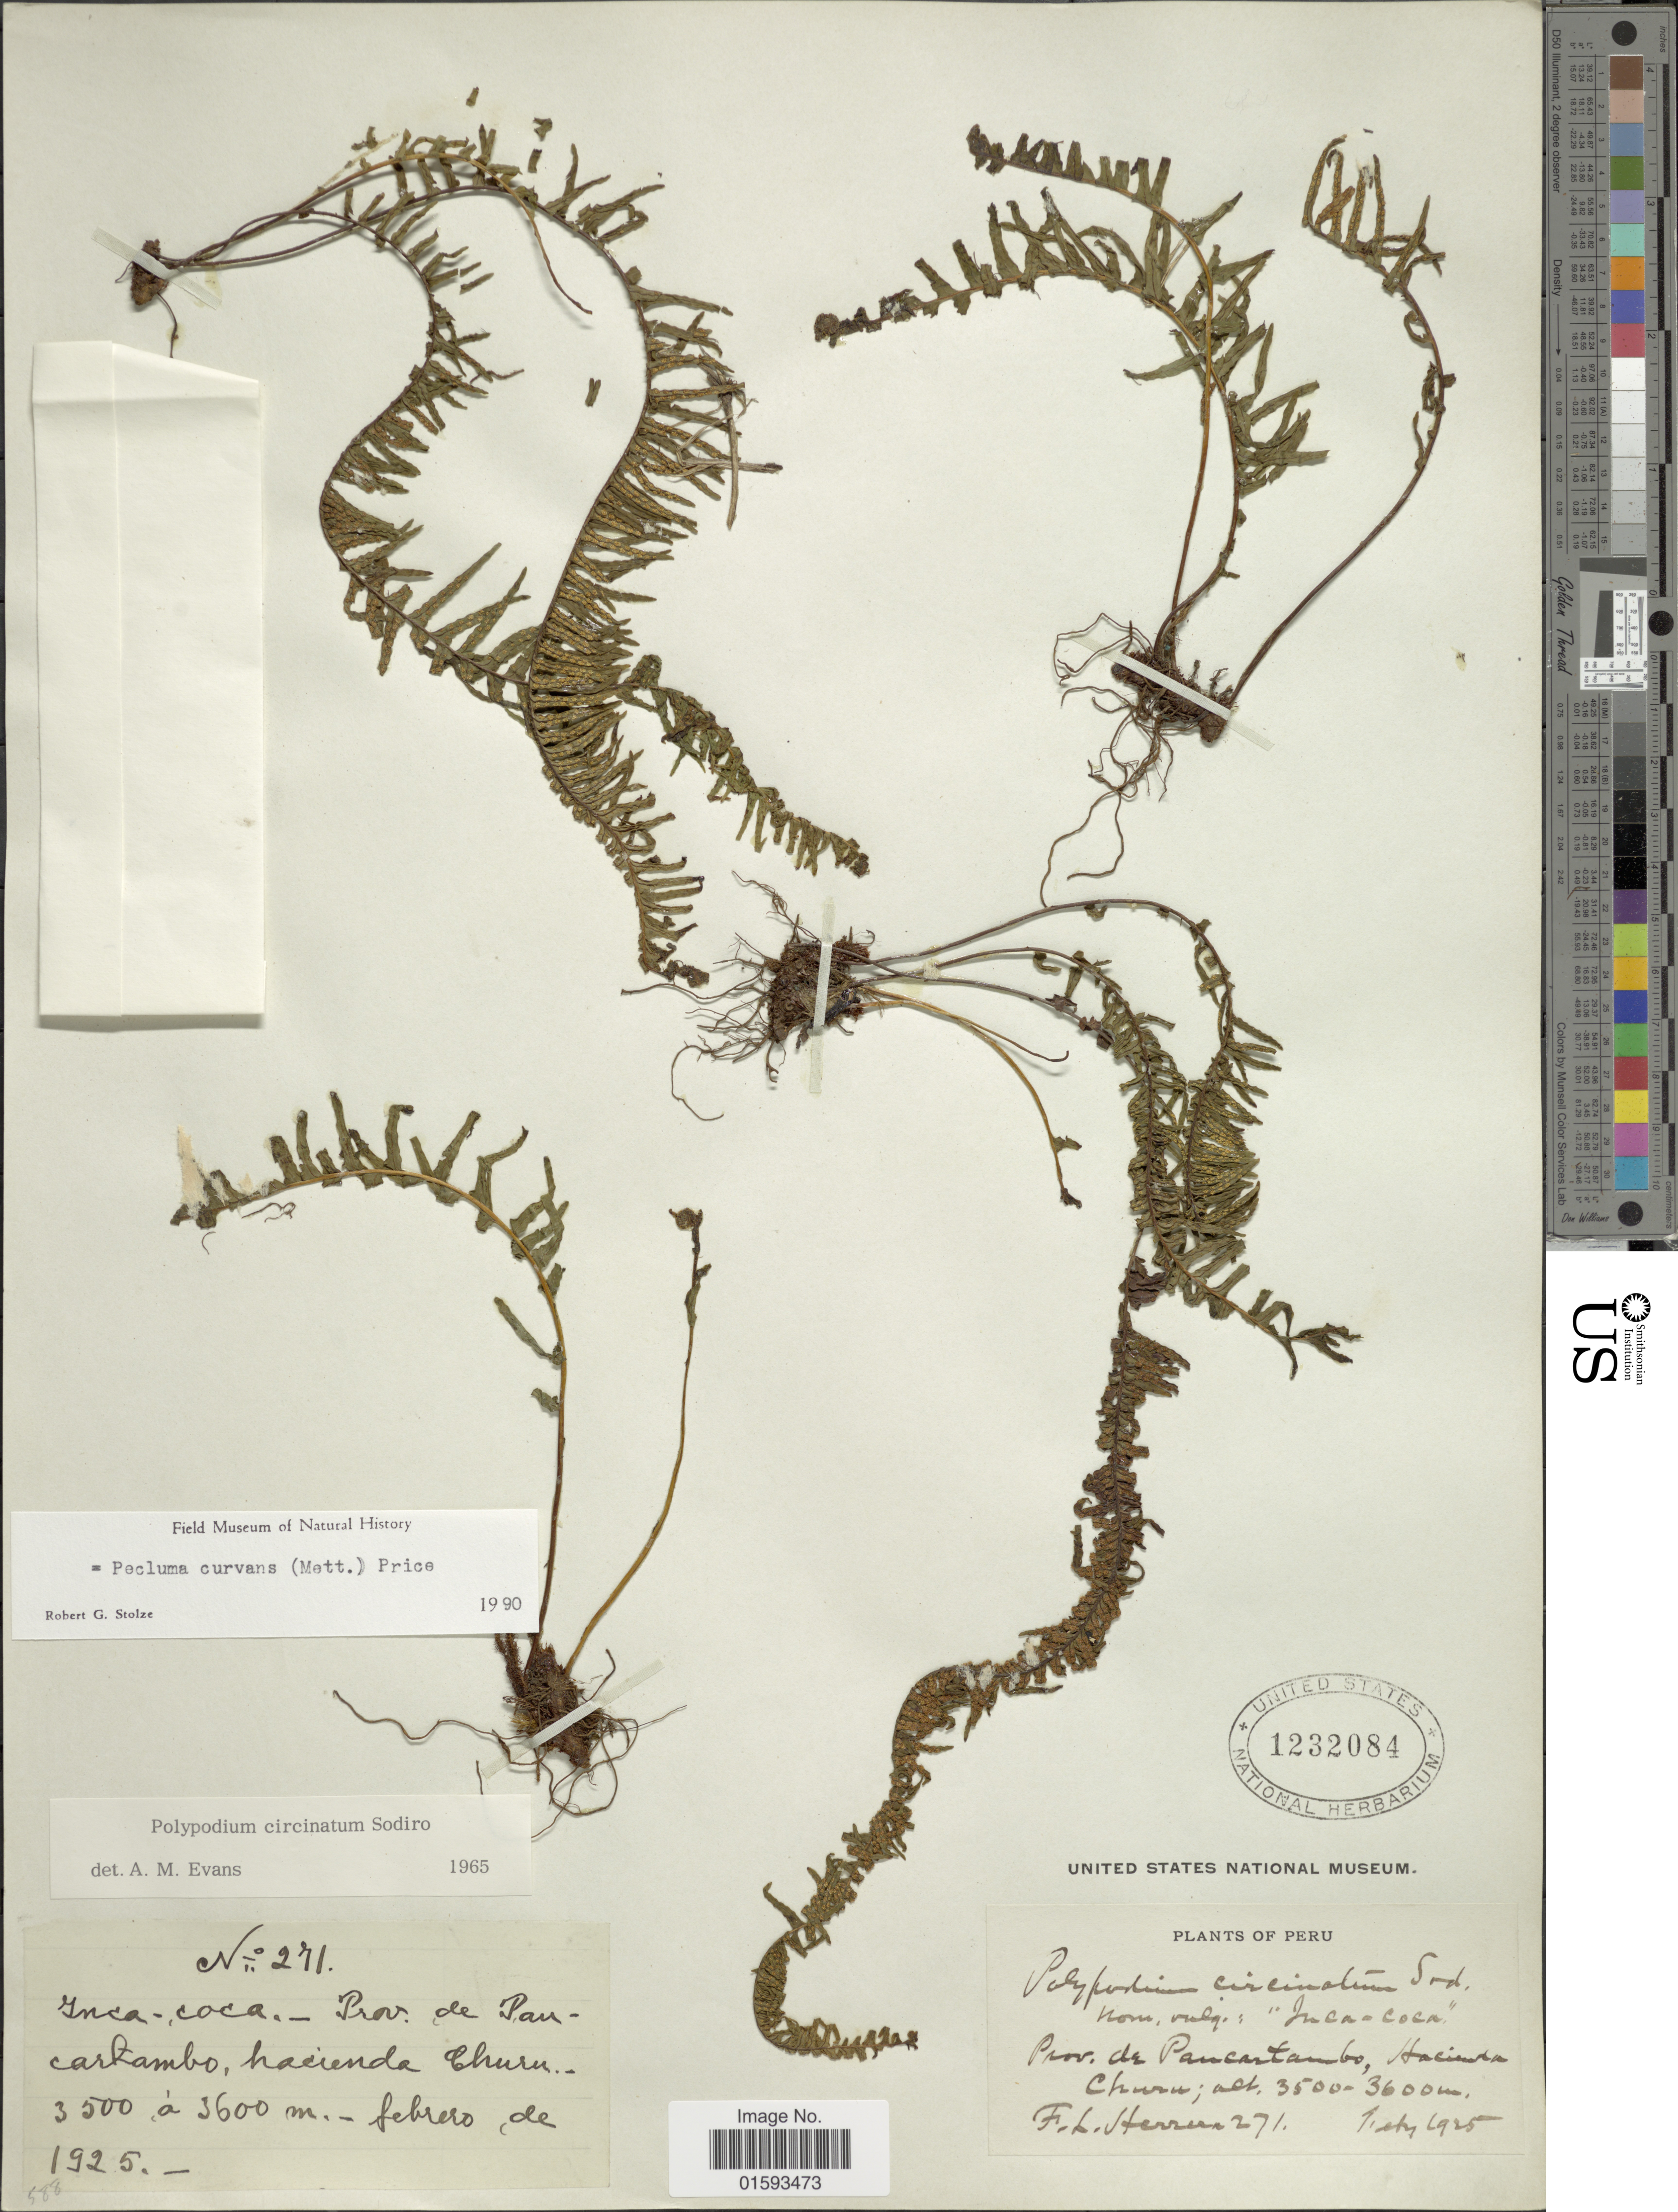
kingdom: Plantae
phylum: Tracheophyta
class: Polypodiopsida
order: Polypodiales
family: Polypodiaceae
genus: Pecluma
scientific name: Pecluma curvans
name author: (Mett.) Price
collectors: F. L. Herrera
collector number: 271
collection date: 1925-02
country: Peru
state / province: Cusco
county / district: Paucartambo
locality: Hacienda Churu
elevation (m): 3500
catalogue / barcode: US 1232084